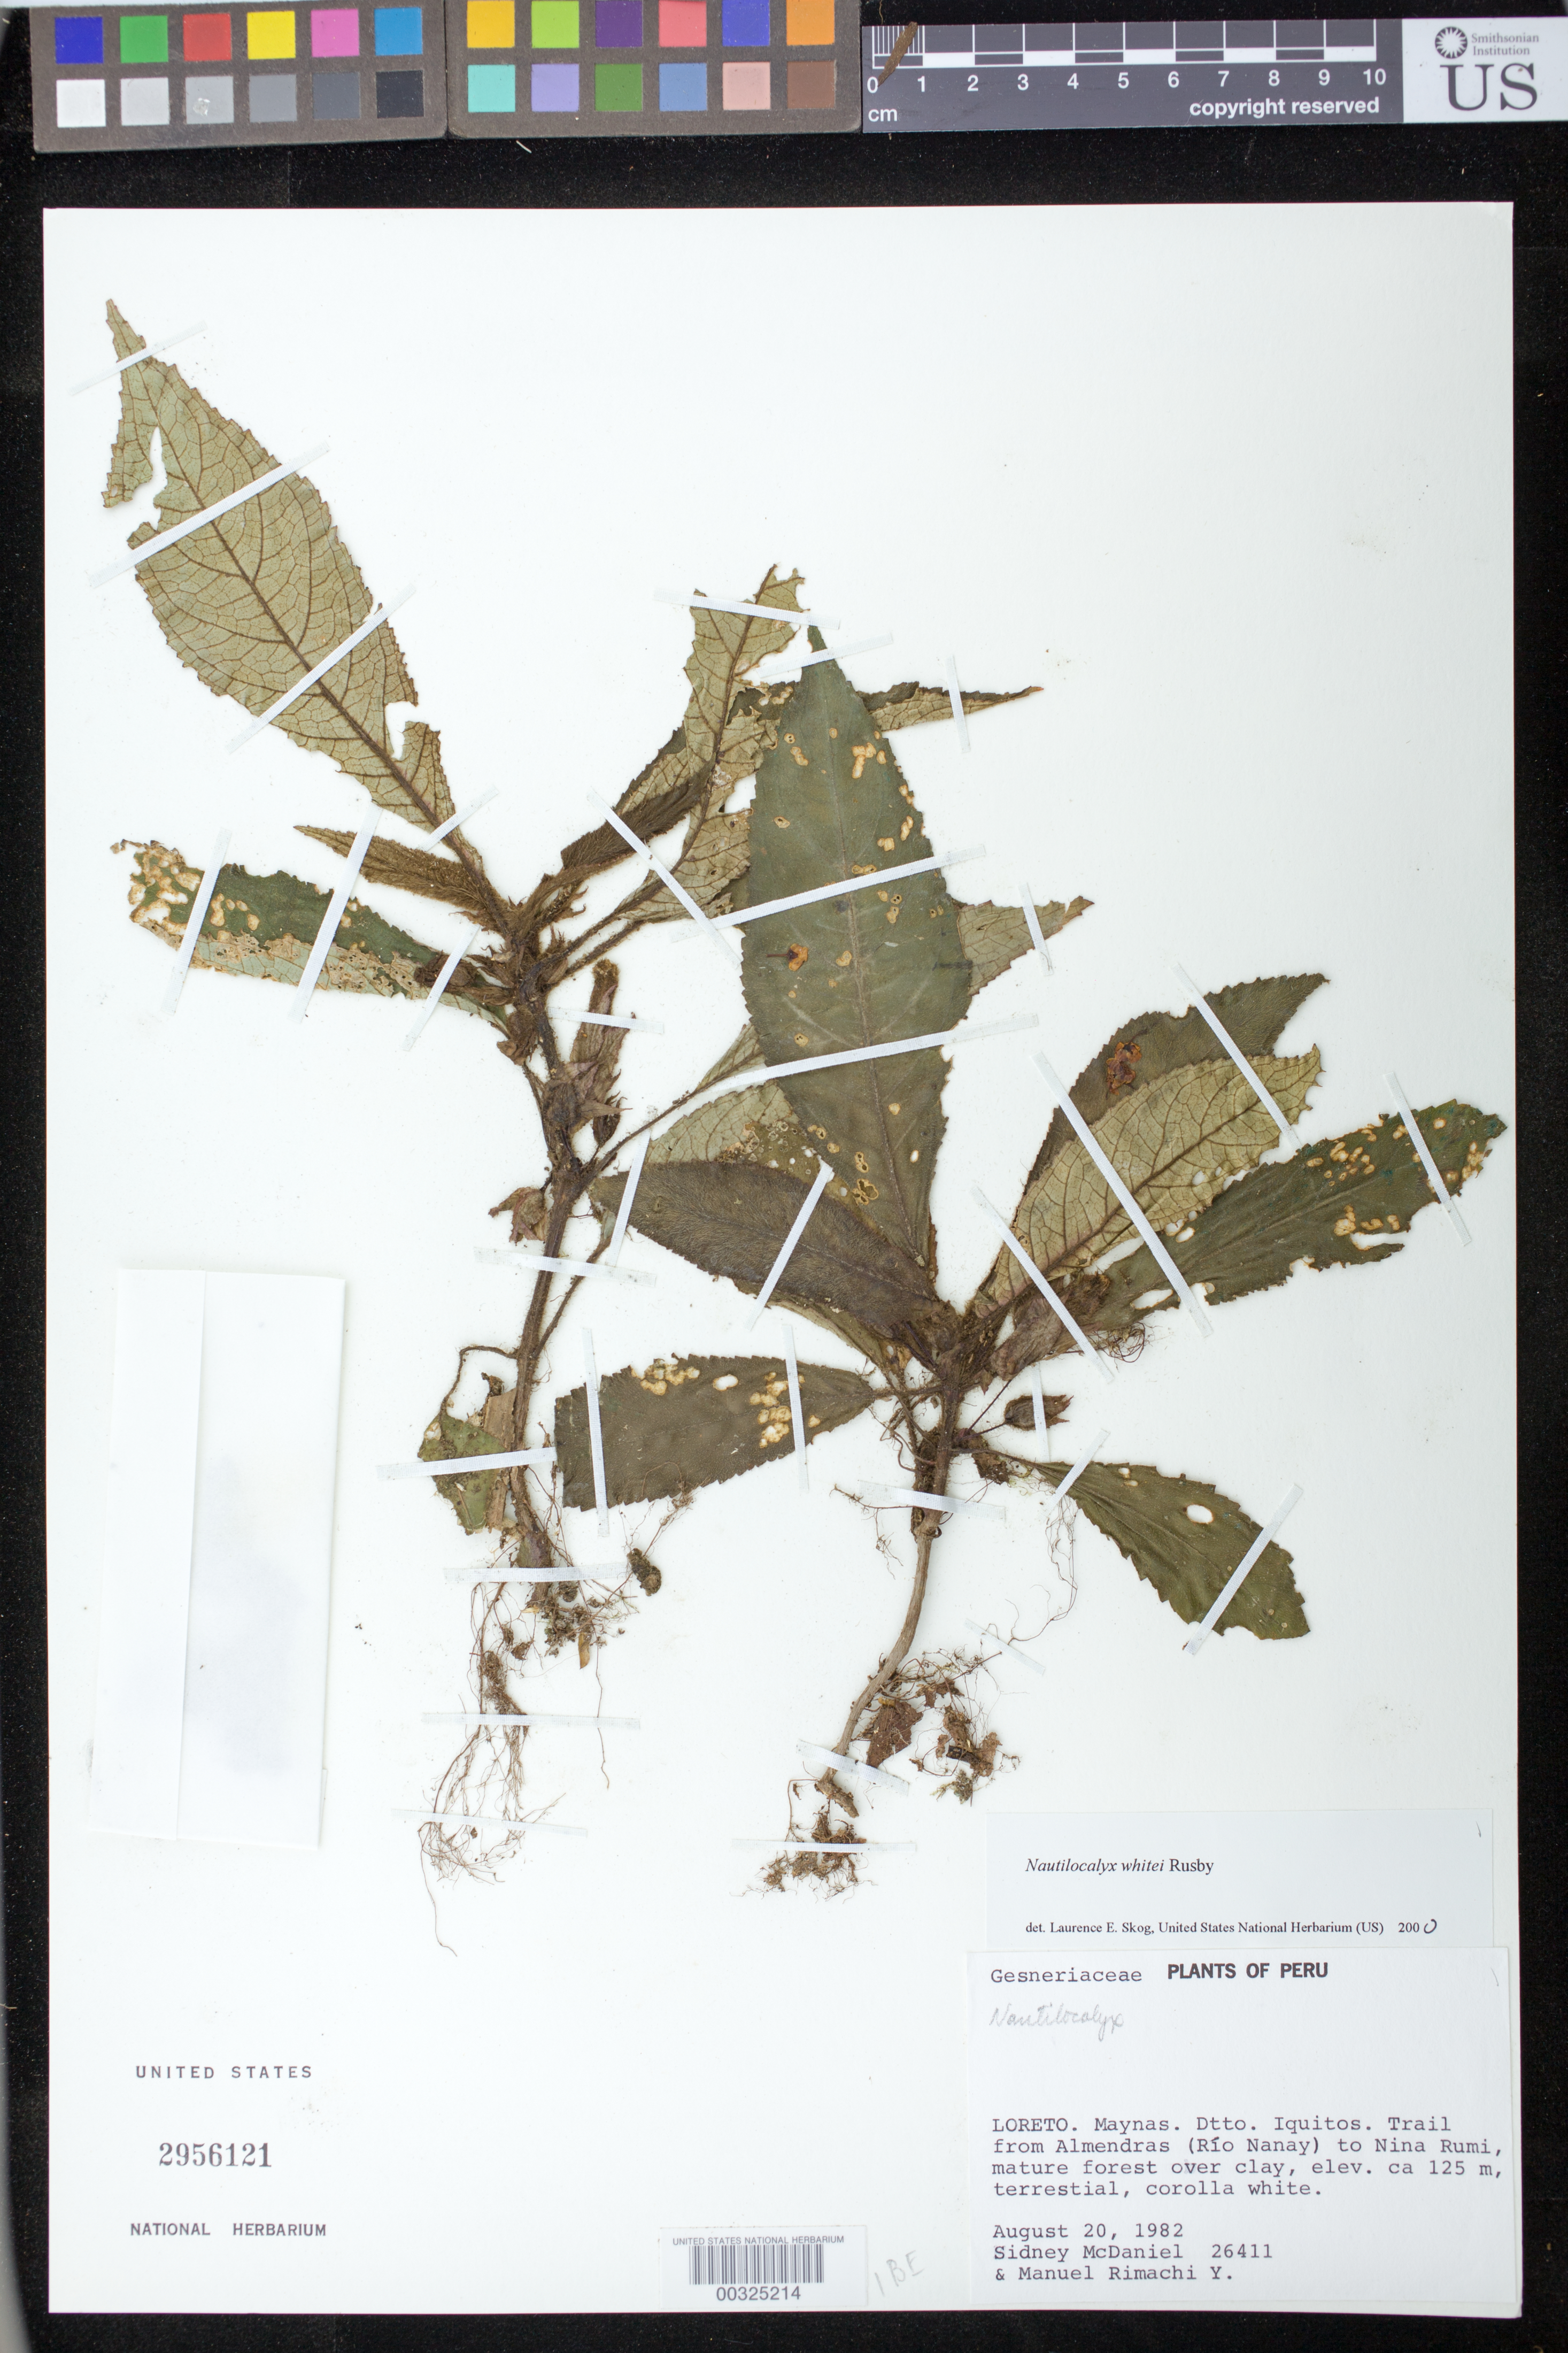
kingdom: Plantae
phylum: Tracheophyta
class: Magnoliopsida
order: Lamiales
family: Gesneriaceae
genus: Nautilocalyx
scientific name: Nautilocalyx whitei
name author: Rusby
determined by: Skog, Laurence E.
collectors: S. McDaniel & M. Rimachi Y.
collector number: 26411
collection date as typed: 20 Aug 1982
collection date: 1982-08-20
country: Peru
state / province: Loreto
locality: Prov. Maynas, Dtto. Iquitos, trail from Almendras (Río Nanay) to Nina Rumi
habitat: Mature forest over clay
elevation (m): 125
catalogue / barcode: US 2956121